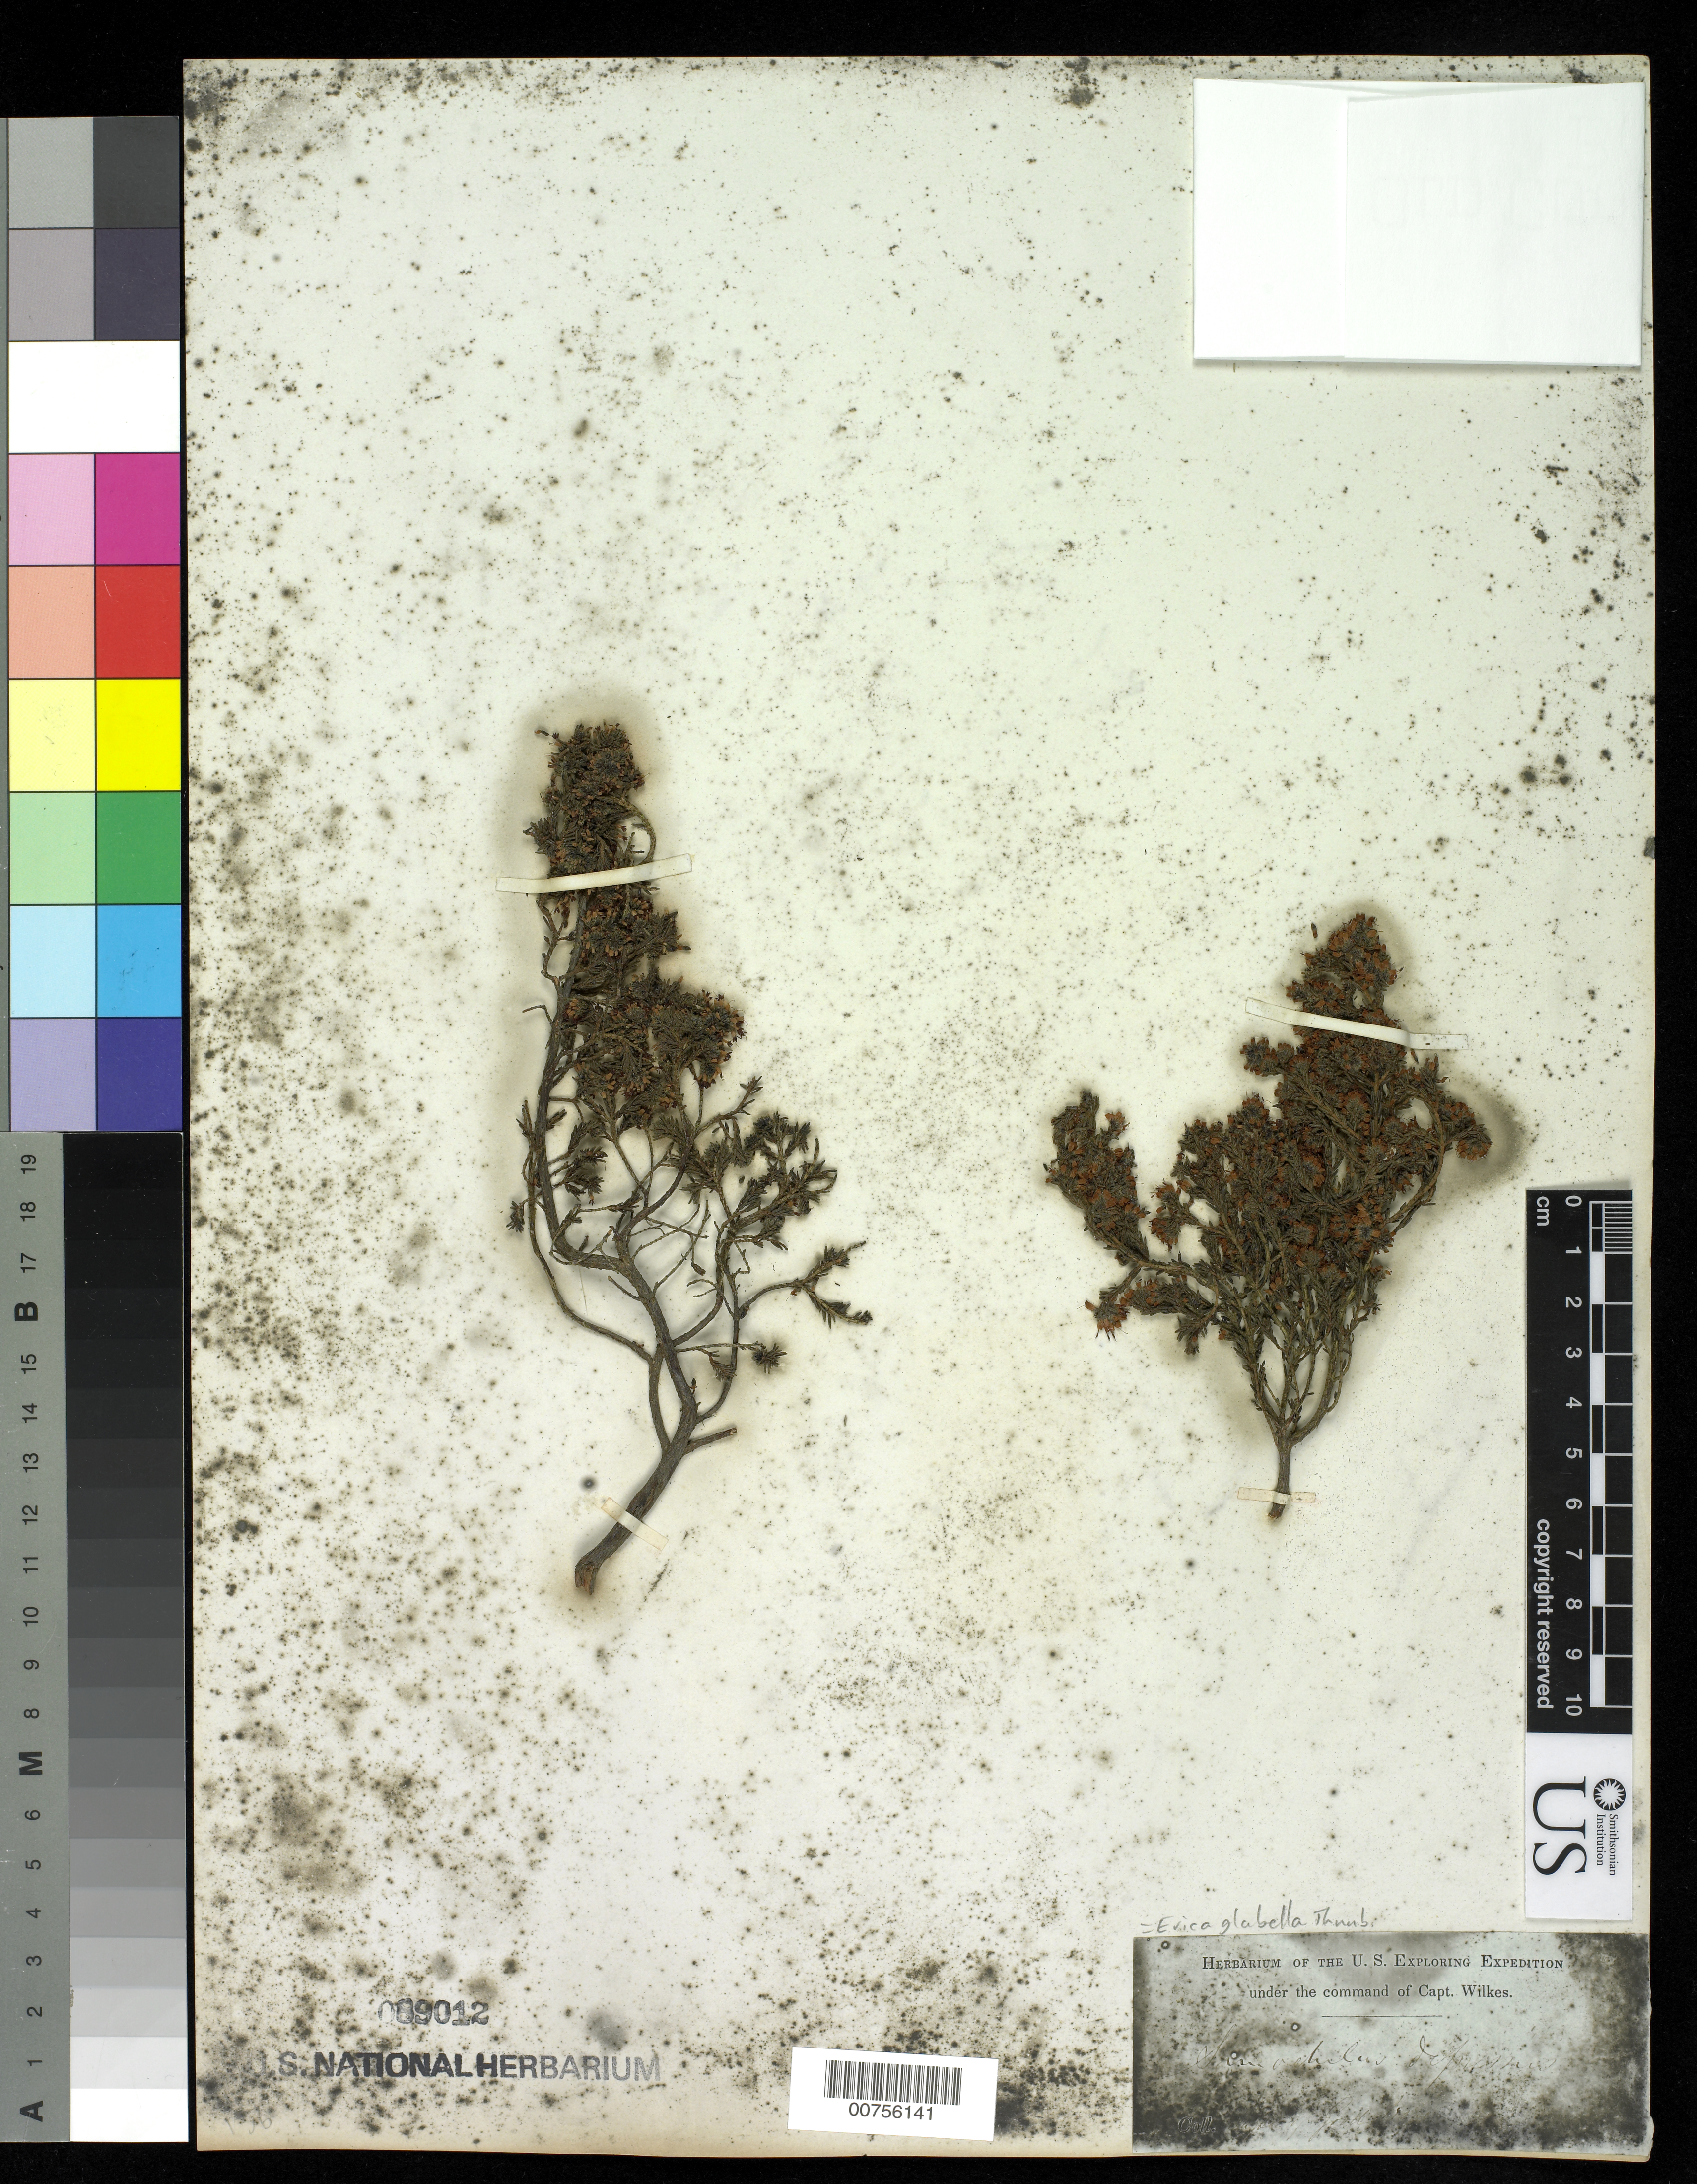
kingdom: Plantae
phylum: Tracheophyta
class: Magnoliopsida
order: Ericales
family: Ericaceae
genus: Erica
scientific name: Erica glabella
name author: Thunb.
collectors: Wilkes Explor. Exped.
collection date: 1838/1842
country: South Africa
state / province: Western Cape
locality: Cape of Good Hope. Cape Town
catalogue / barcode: US 89012